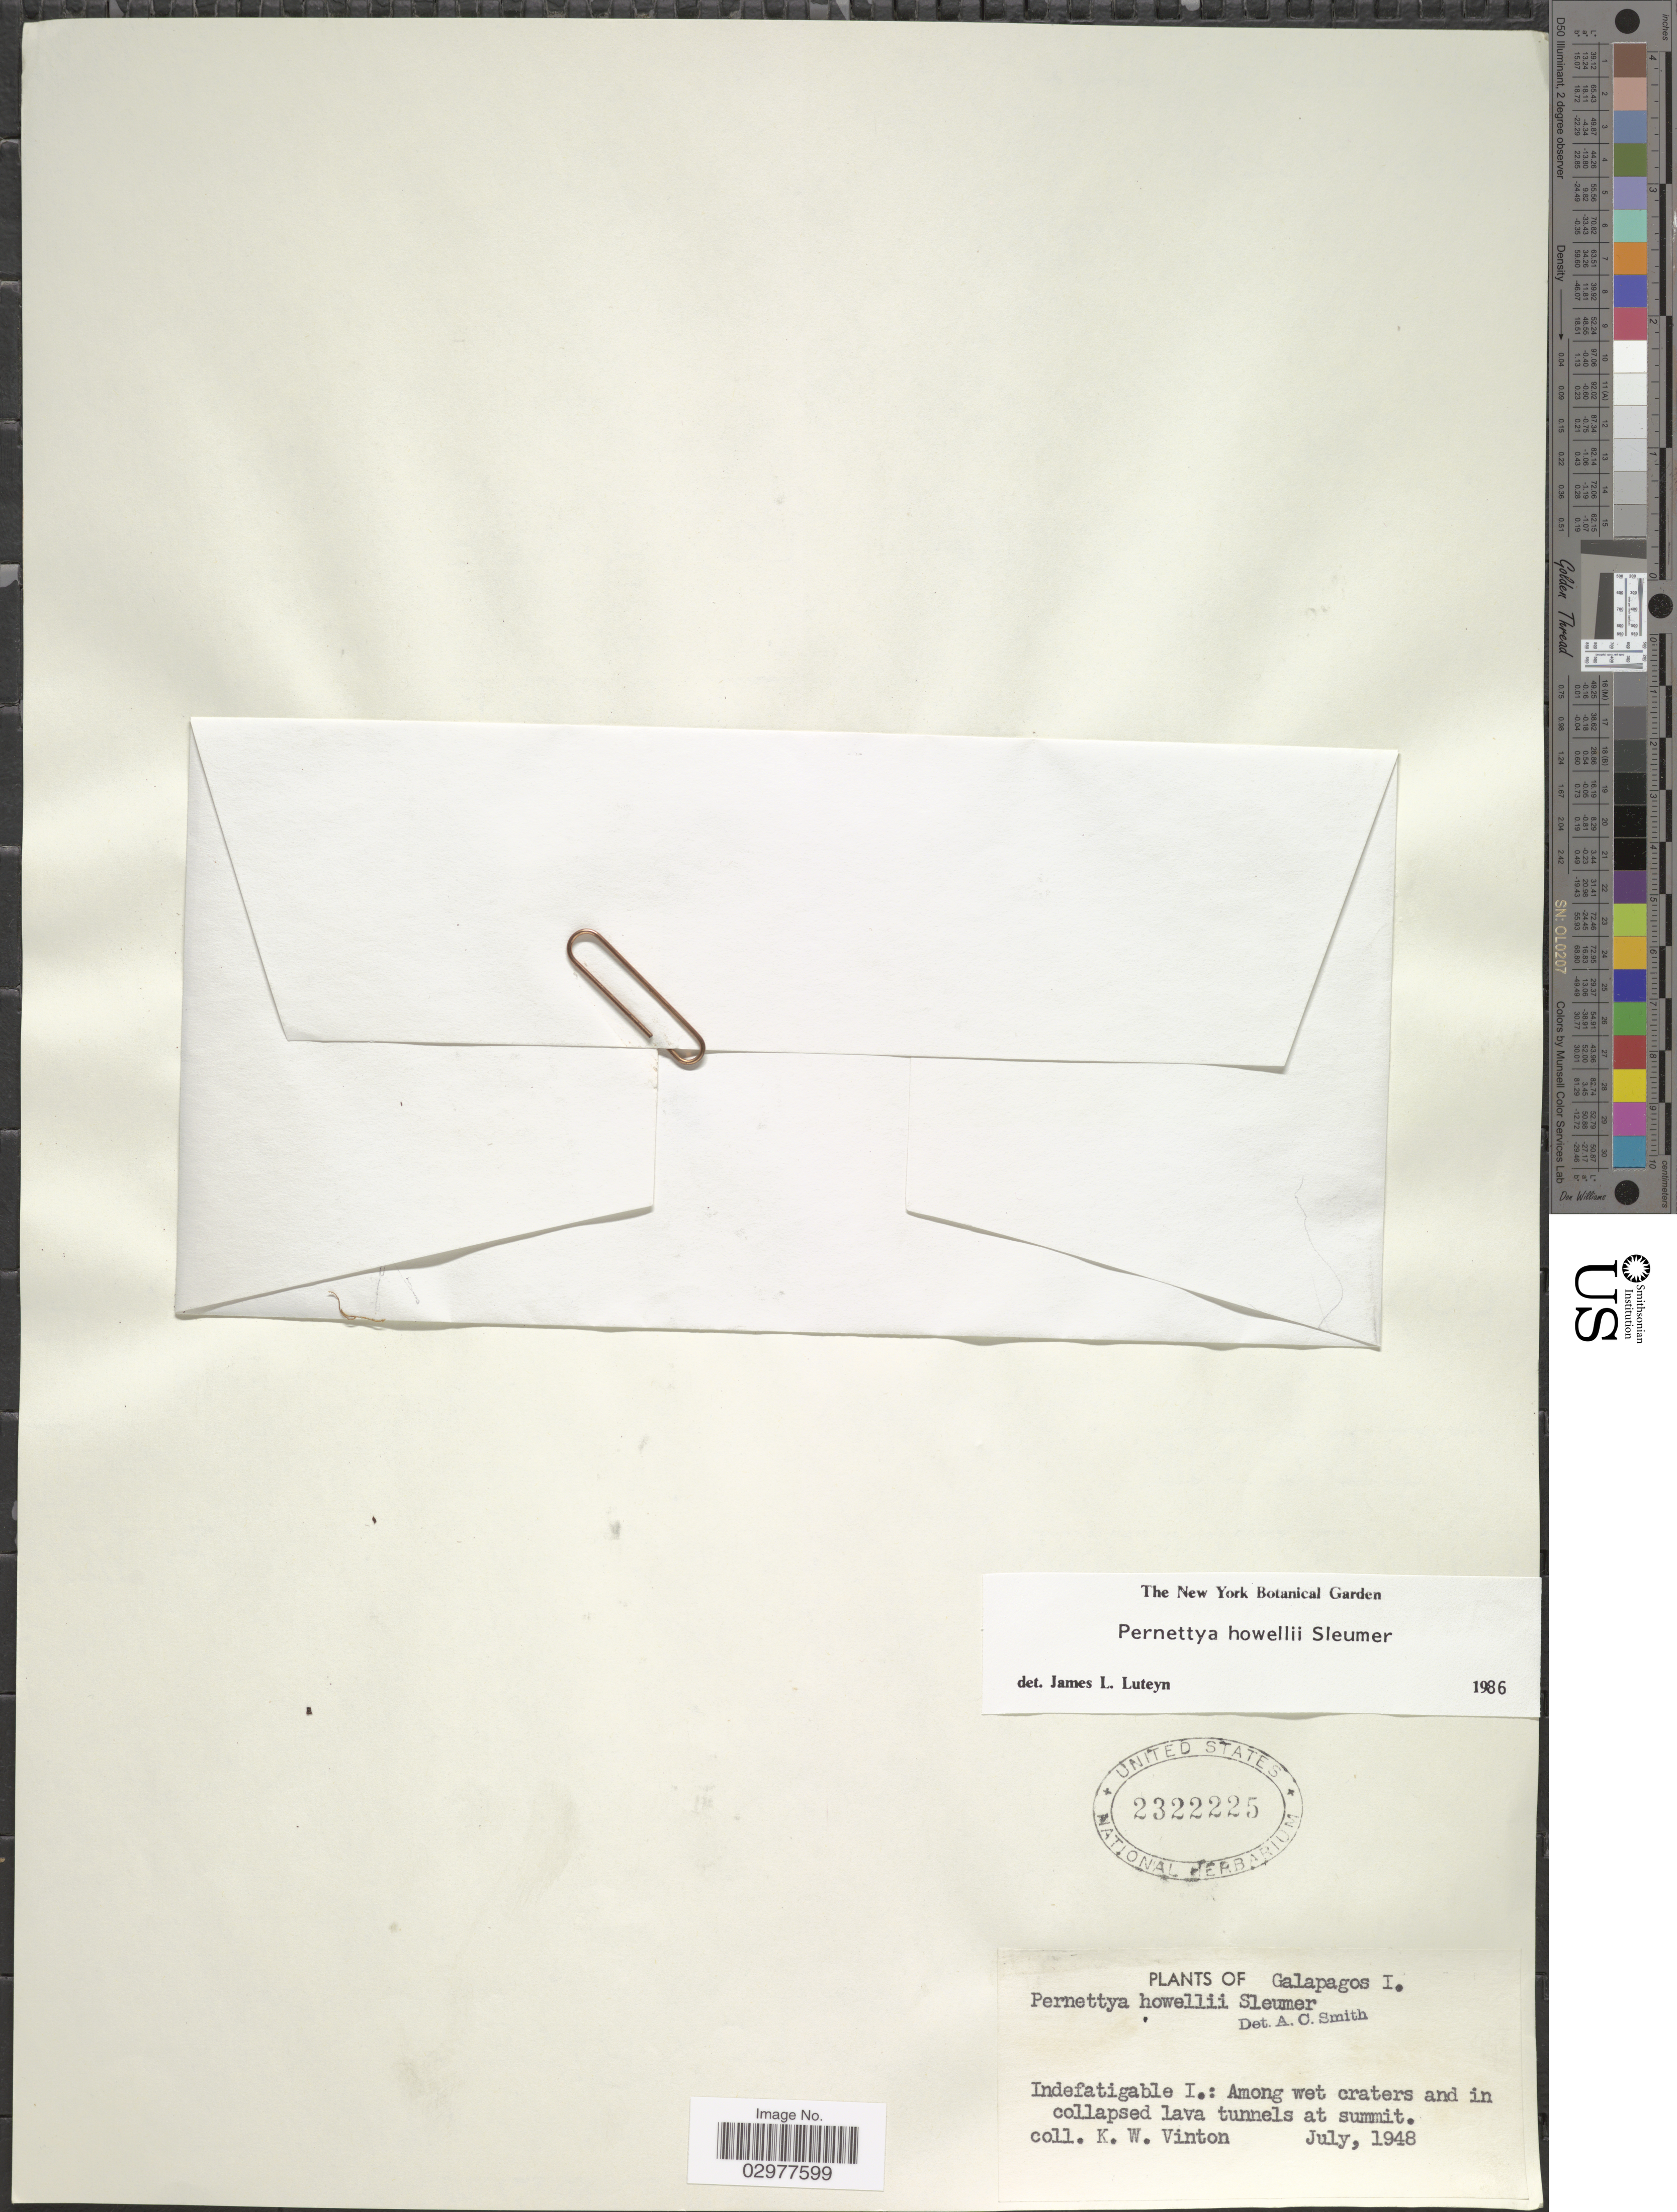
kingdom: Plantae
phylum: Tracheophyta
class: Magnoliopsida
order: Ericales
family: Ericaceae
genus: Pernettya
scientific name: Pernettya howellii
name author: Sleumer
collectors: K. Vinton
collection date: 1948-07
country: Ecuador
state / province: Colón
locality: Galapagos I., Indefatigable I.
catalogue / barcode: US 2322225